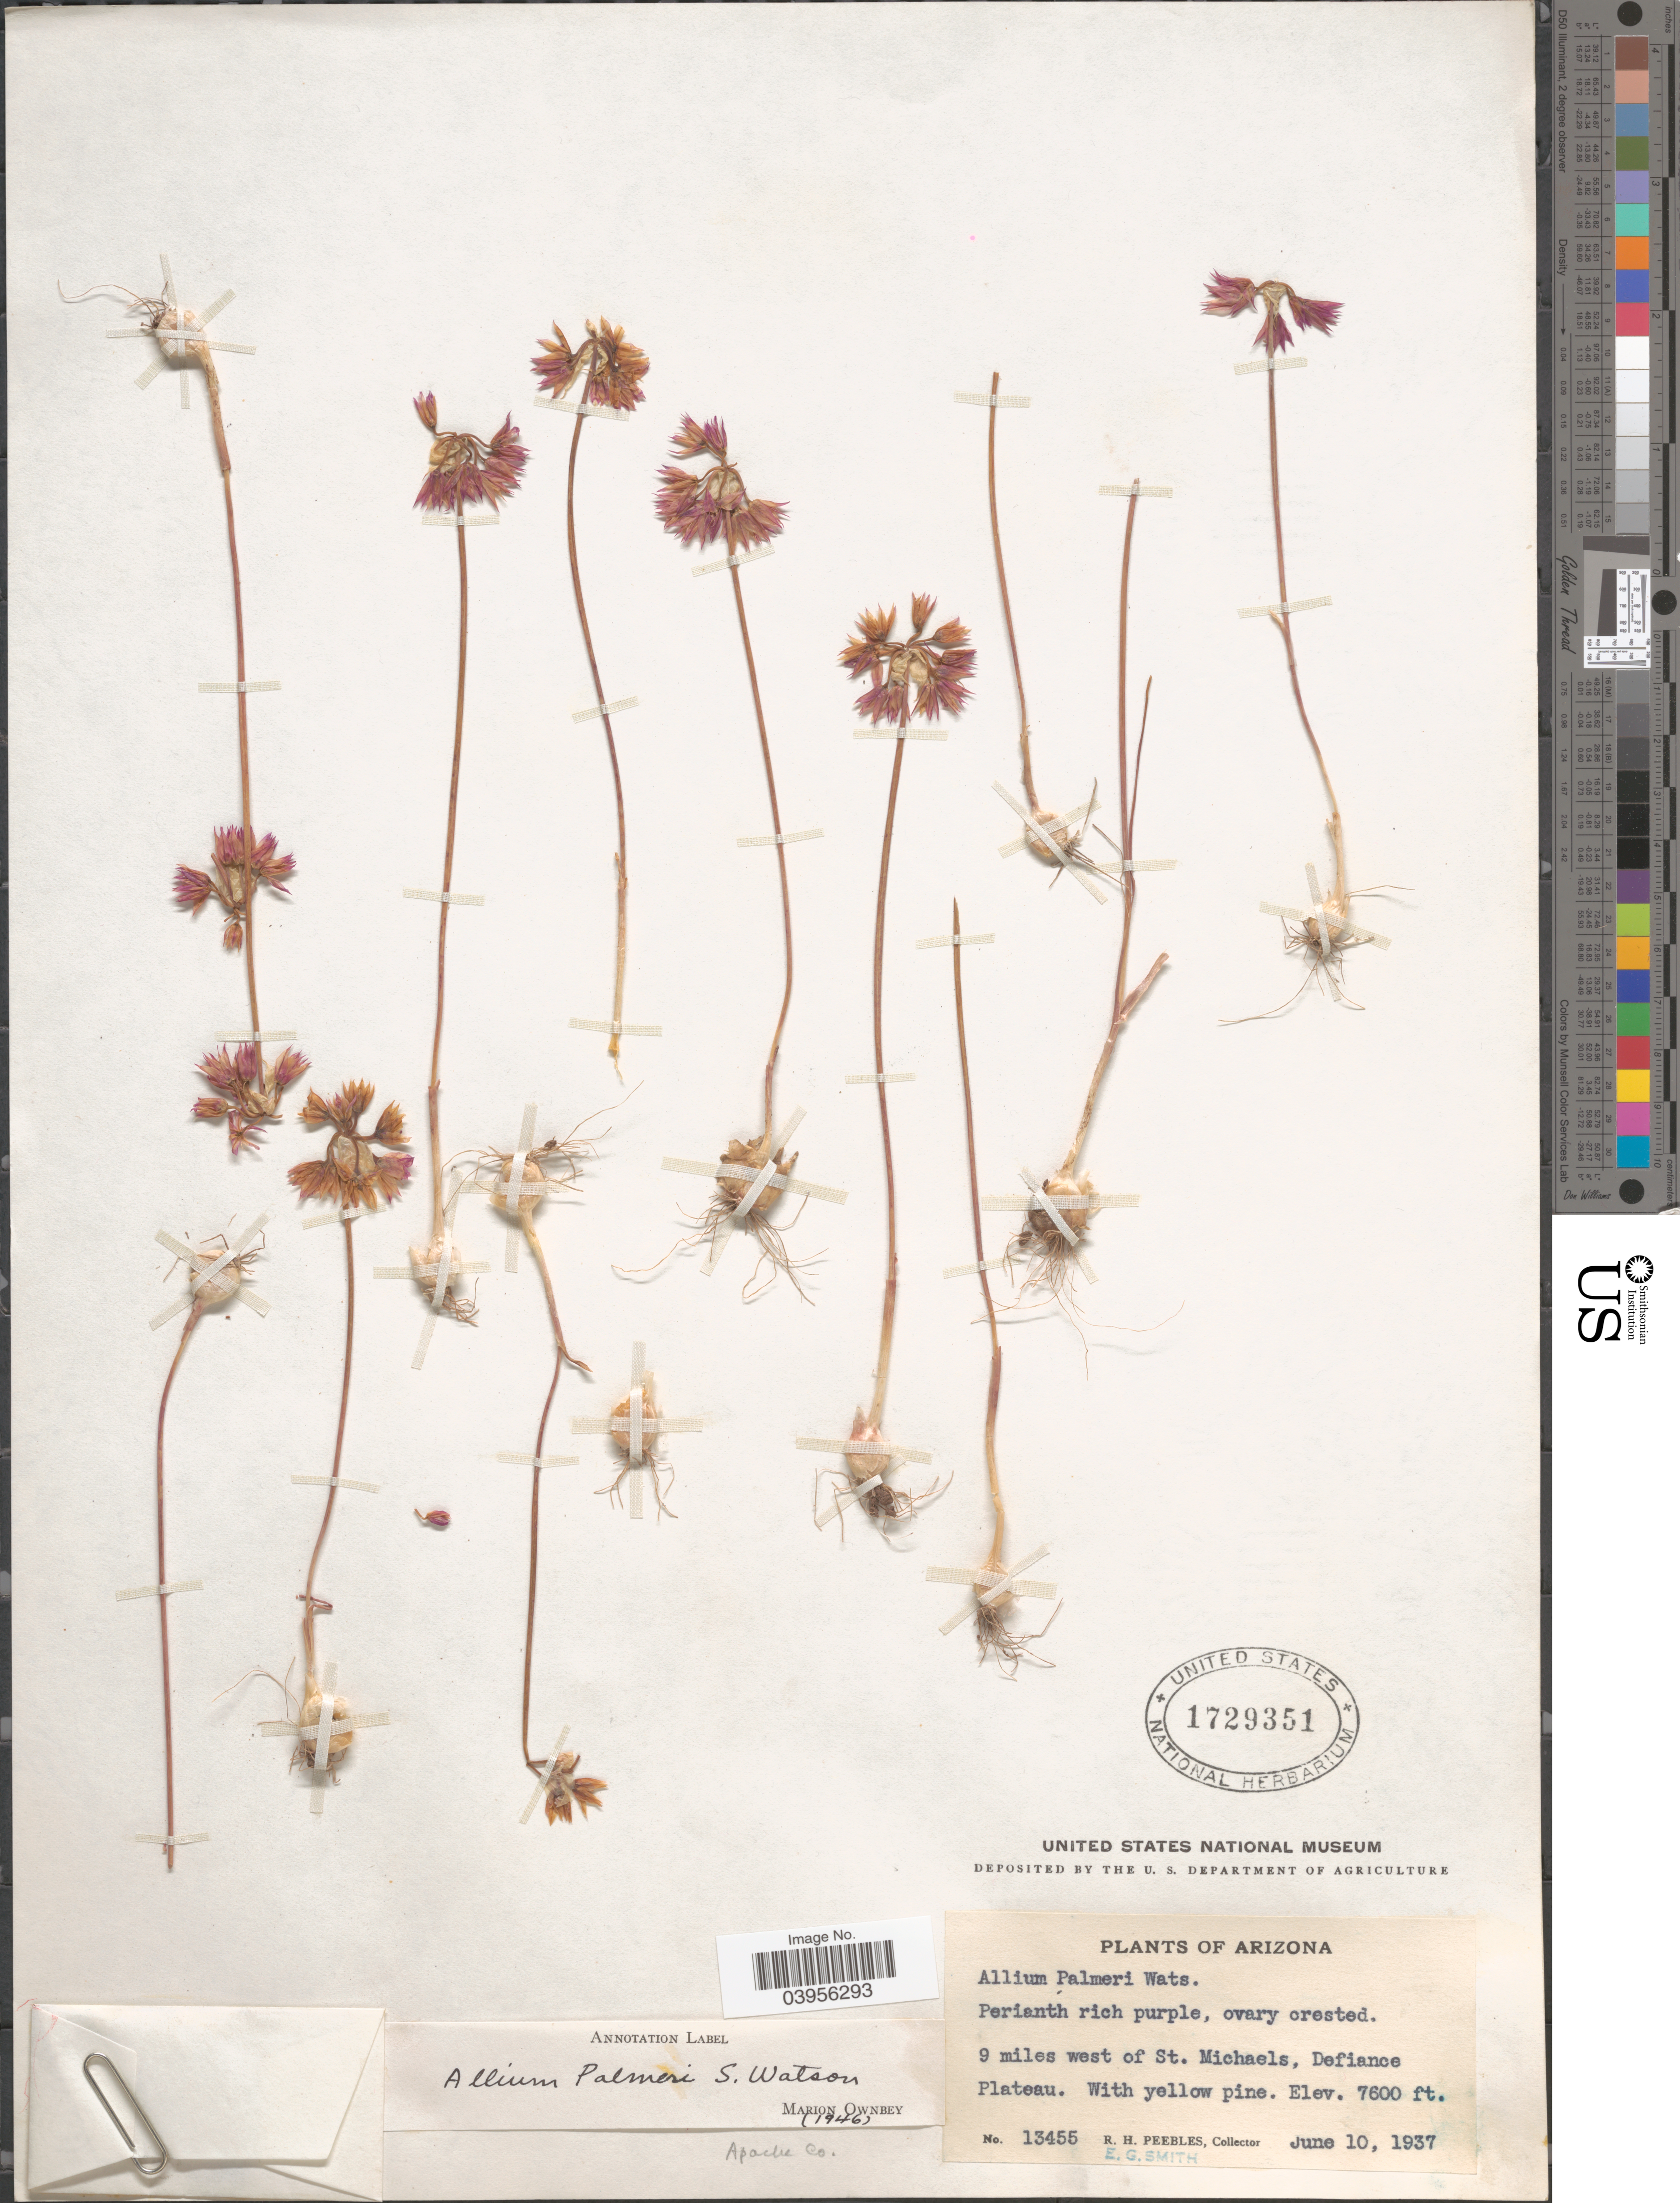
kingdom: Plantae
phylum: Tracheophyta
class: Liliopsida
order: Asparagales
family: Amaryllidaceae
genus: Allium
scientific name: Allium palmeri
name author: S. Watson in C. King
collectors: R. H. Peebles & E. G. Smith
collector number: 13455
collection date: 1937-06-10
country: United States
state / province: Arizona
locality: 9 miles west of St. Michaels, Defiance Plateau. Apache Co.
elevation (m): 2316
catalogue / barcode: US 1729351